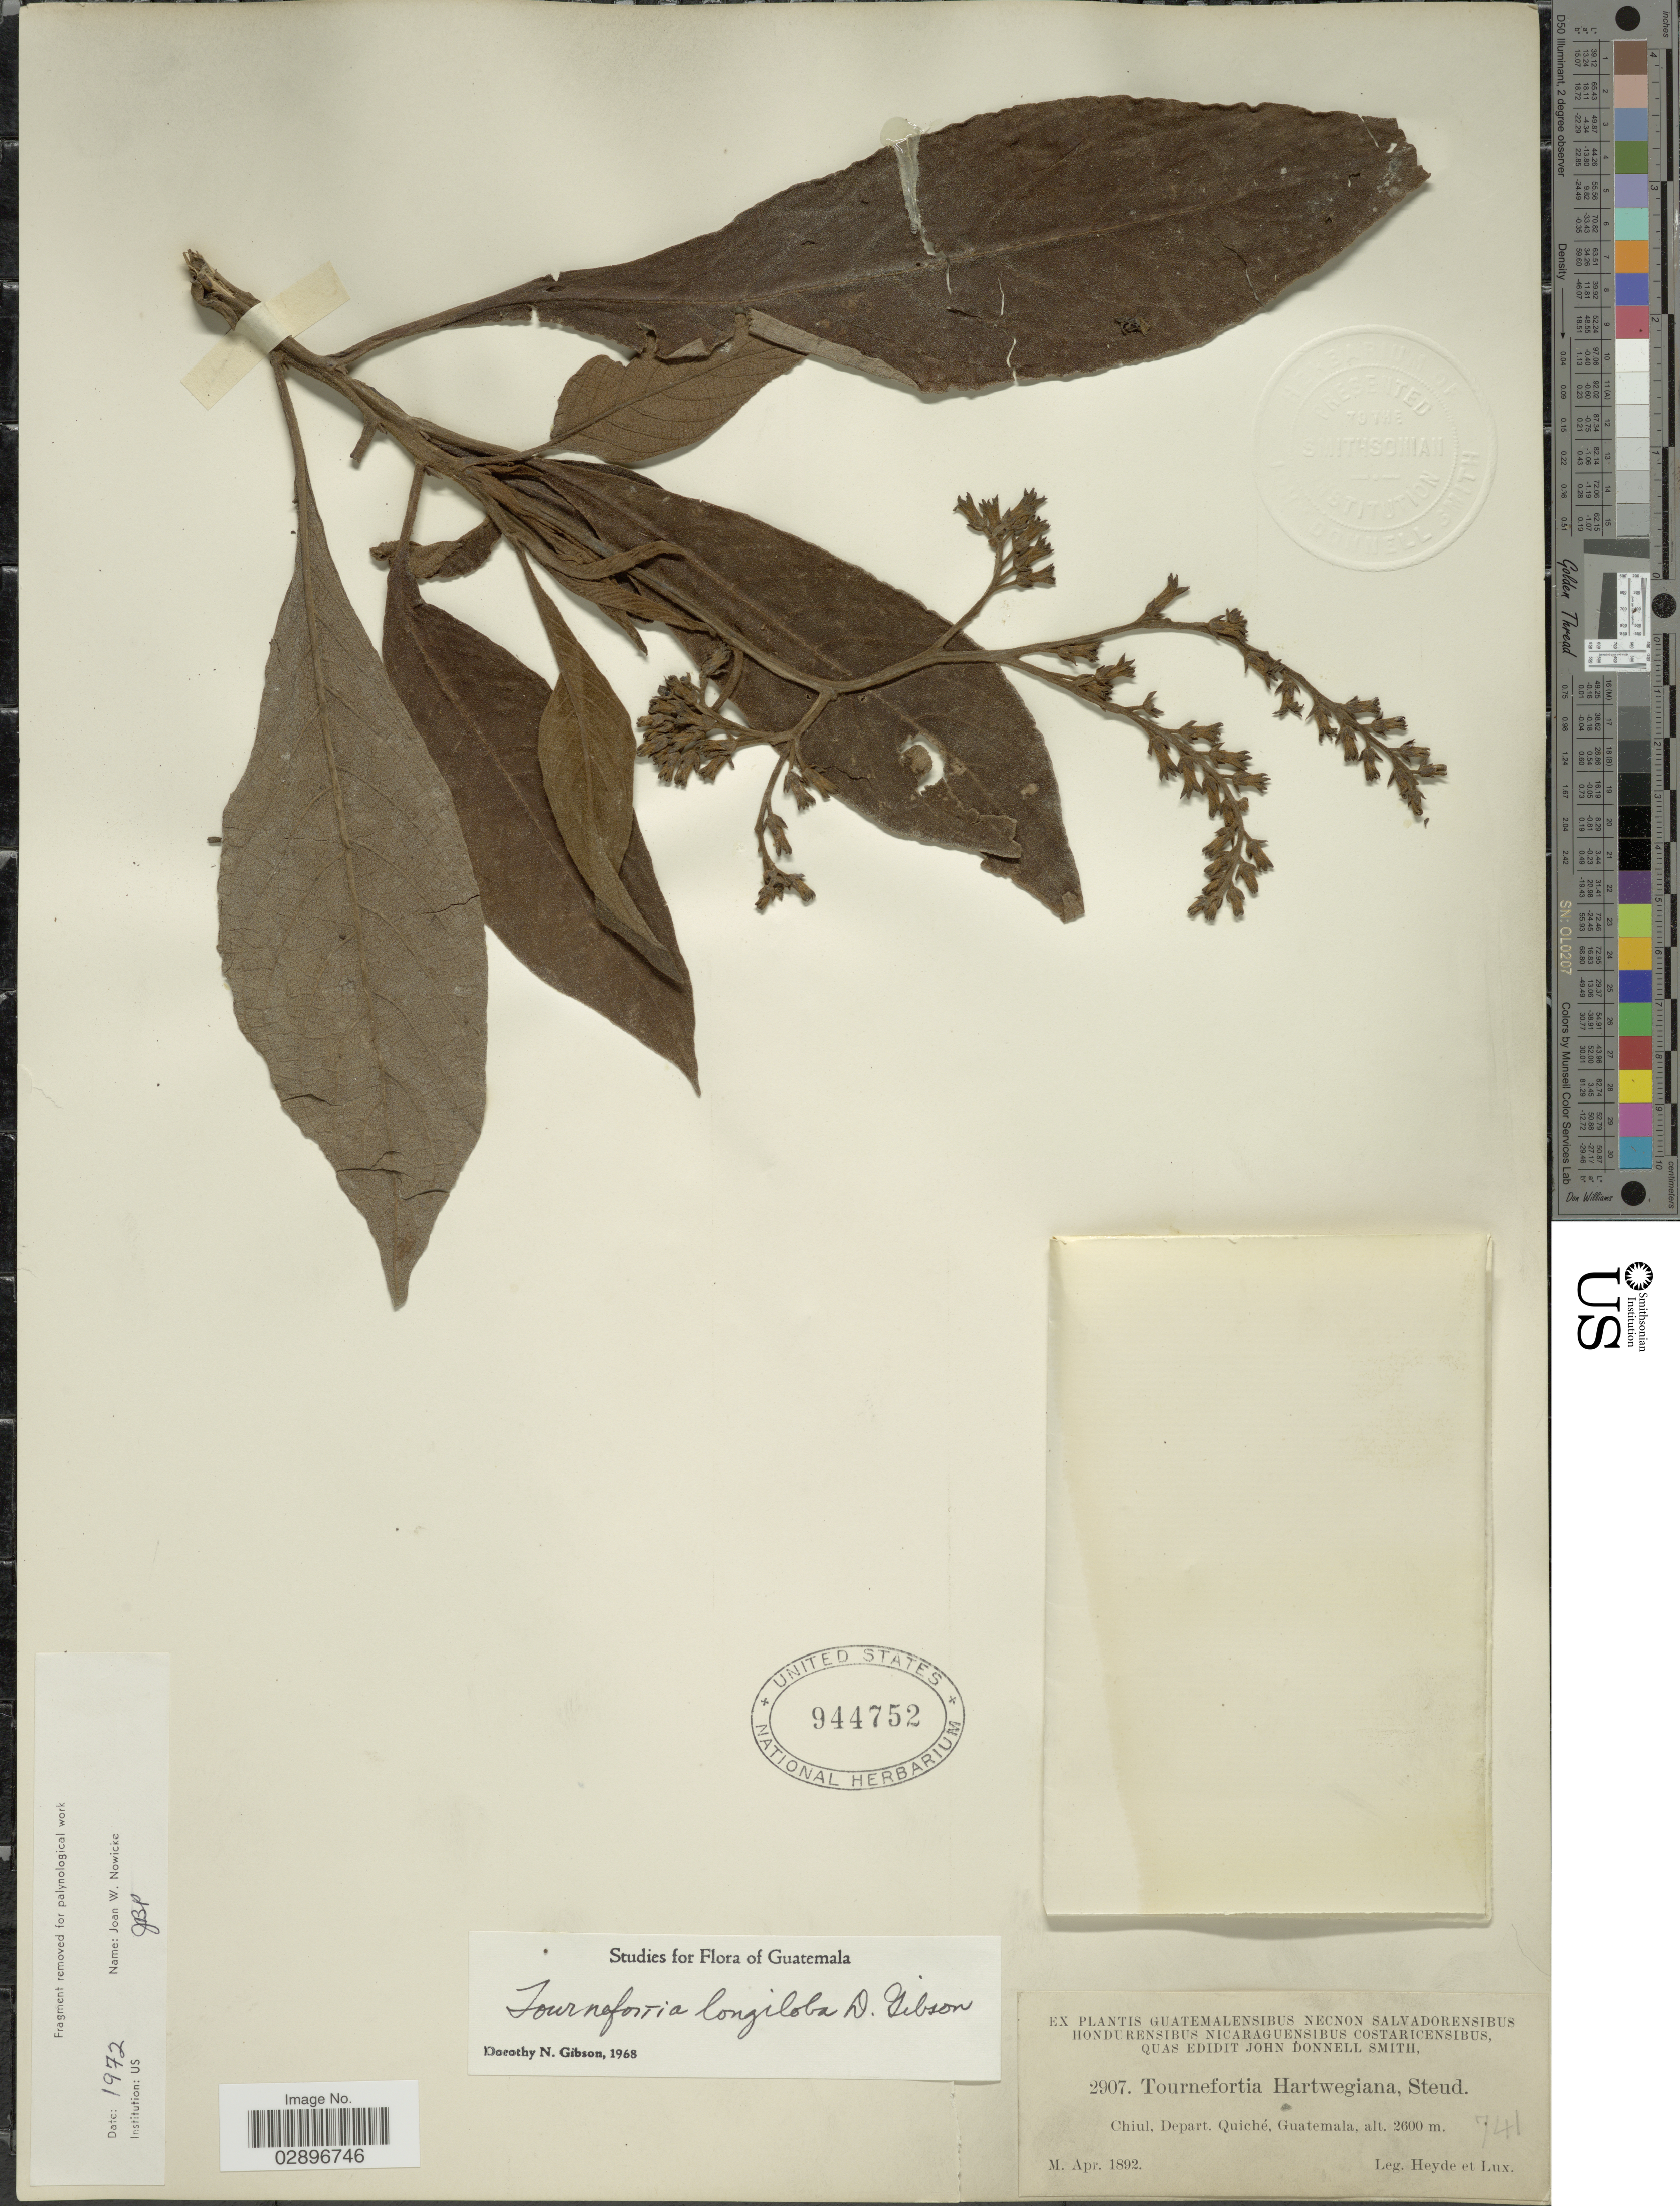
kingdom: Plantae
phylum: Tracheophyta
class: Magnoliopsida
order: Boraginales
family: Heliotropiaceae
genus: Tournefortia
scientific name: Tournefortia longiloba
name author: D.N. Gibson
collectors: Heyde & Lux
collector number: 2907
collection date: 1892-04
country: Guatemala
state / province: El Quiché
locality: Chiul, Depart. Quiché.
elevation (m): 2600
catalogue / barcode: US 944752